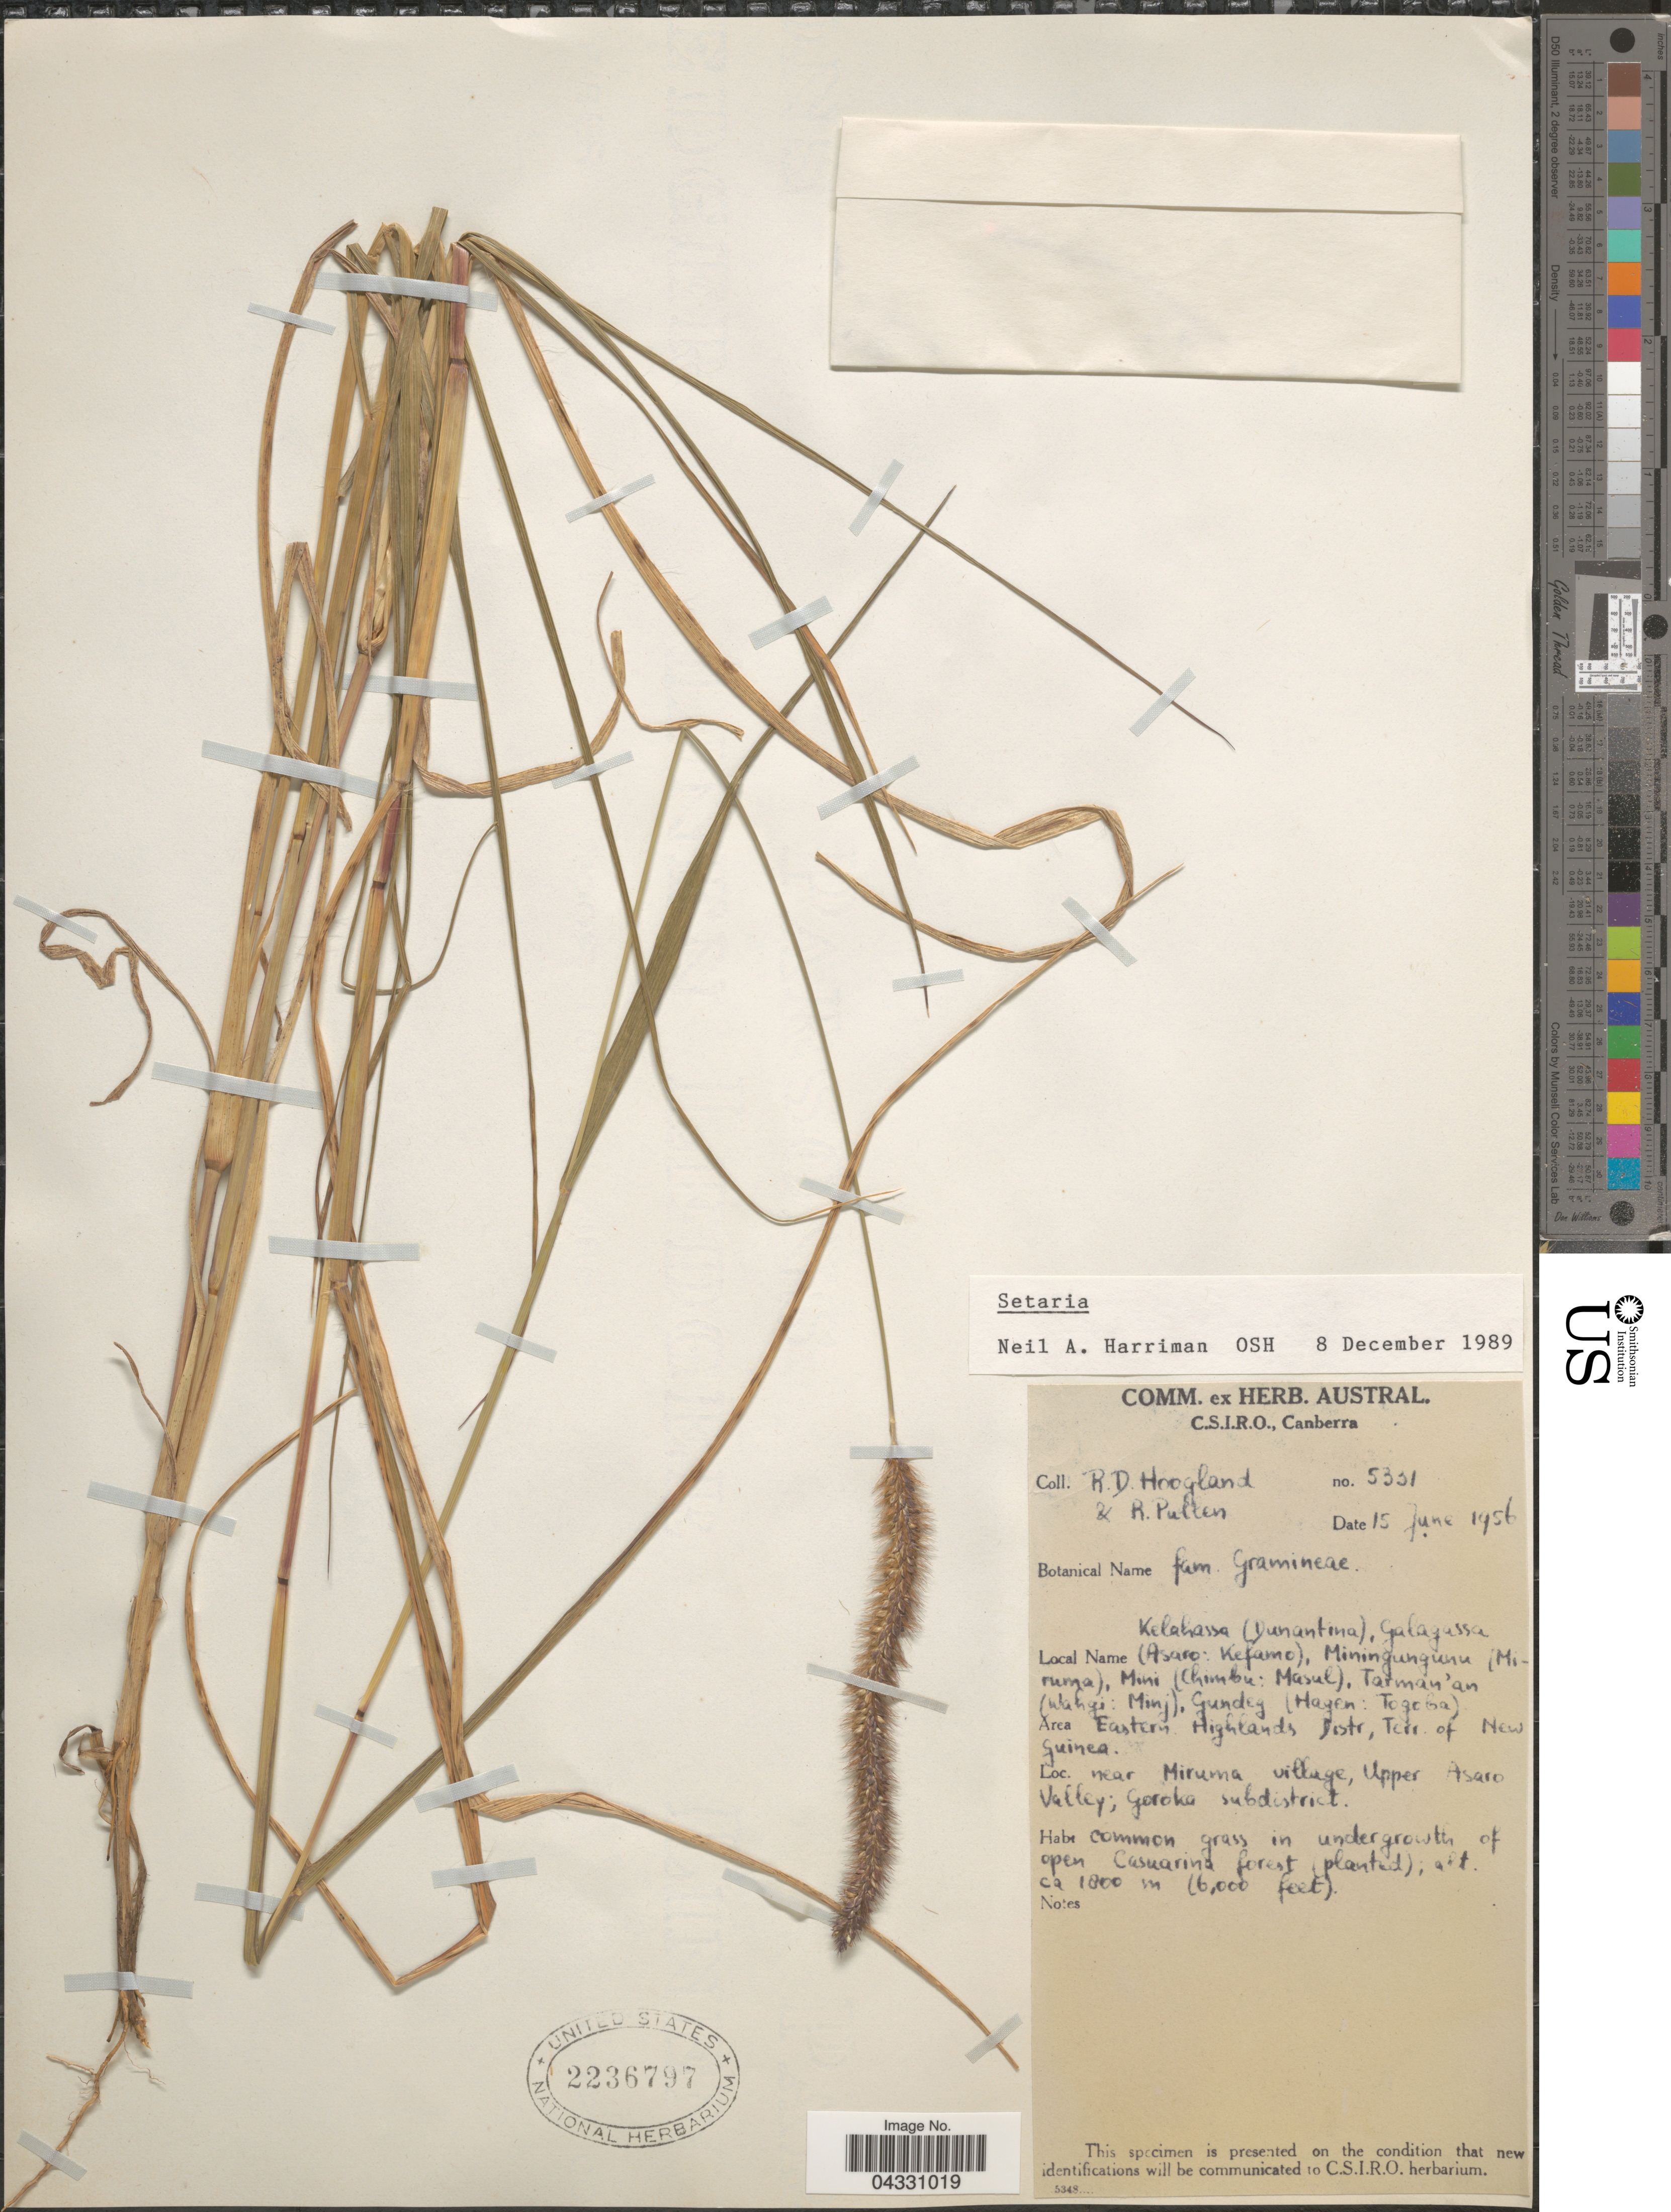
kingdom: Plantae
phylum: Tracheophyta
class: Liliopsida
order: Poales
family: Poaceae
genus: Setaria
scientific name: Setaria sp.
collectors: R. D. Hoogland & R. Pullen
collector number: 5331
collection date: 1956-06-15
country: Papua New Guinea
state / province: Chimbu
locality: Kelahassa (Dunantina), Galagassa (Asaro: Kefamo), Miningungunu (Miruma), Mini (Chimbu: Masul), Tarman'an [interpreted] (Wahgi: Minj), Gundeg [interpreted] (Hagen: Togoba). Area Eastern Highlands Distr, Terr. of New Guinea. Near Miruma village, Upper Asaro Valley; Goroka Subdistrict.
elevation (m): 1800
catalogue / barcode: US 2236797